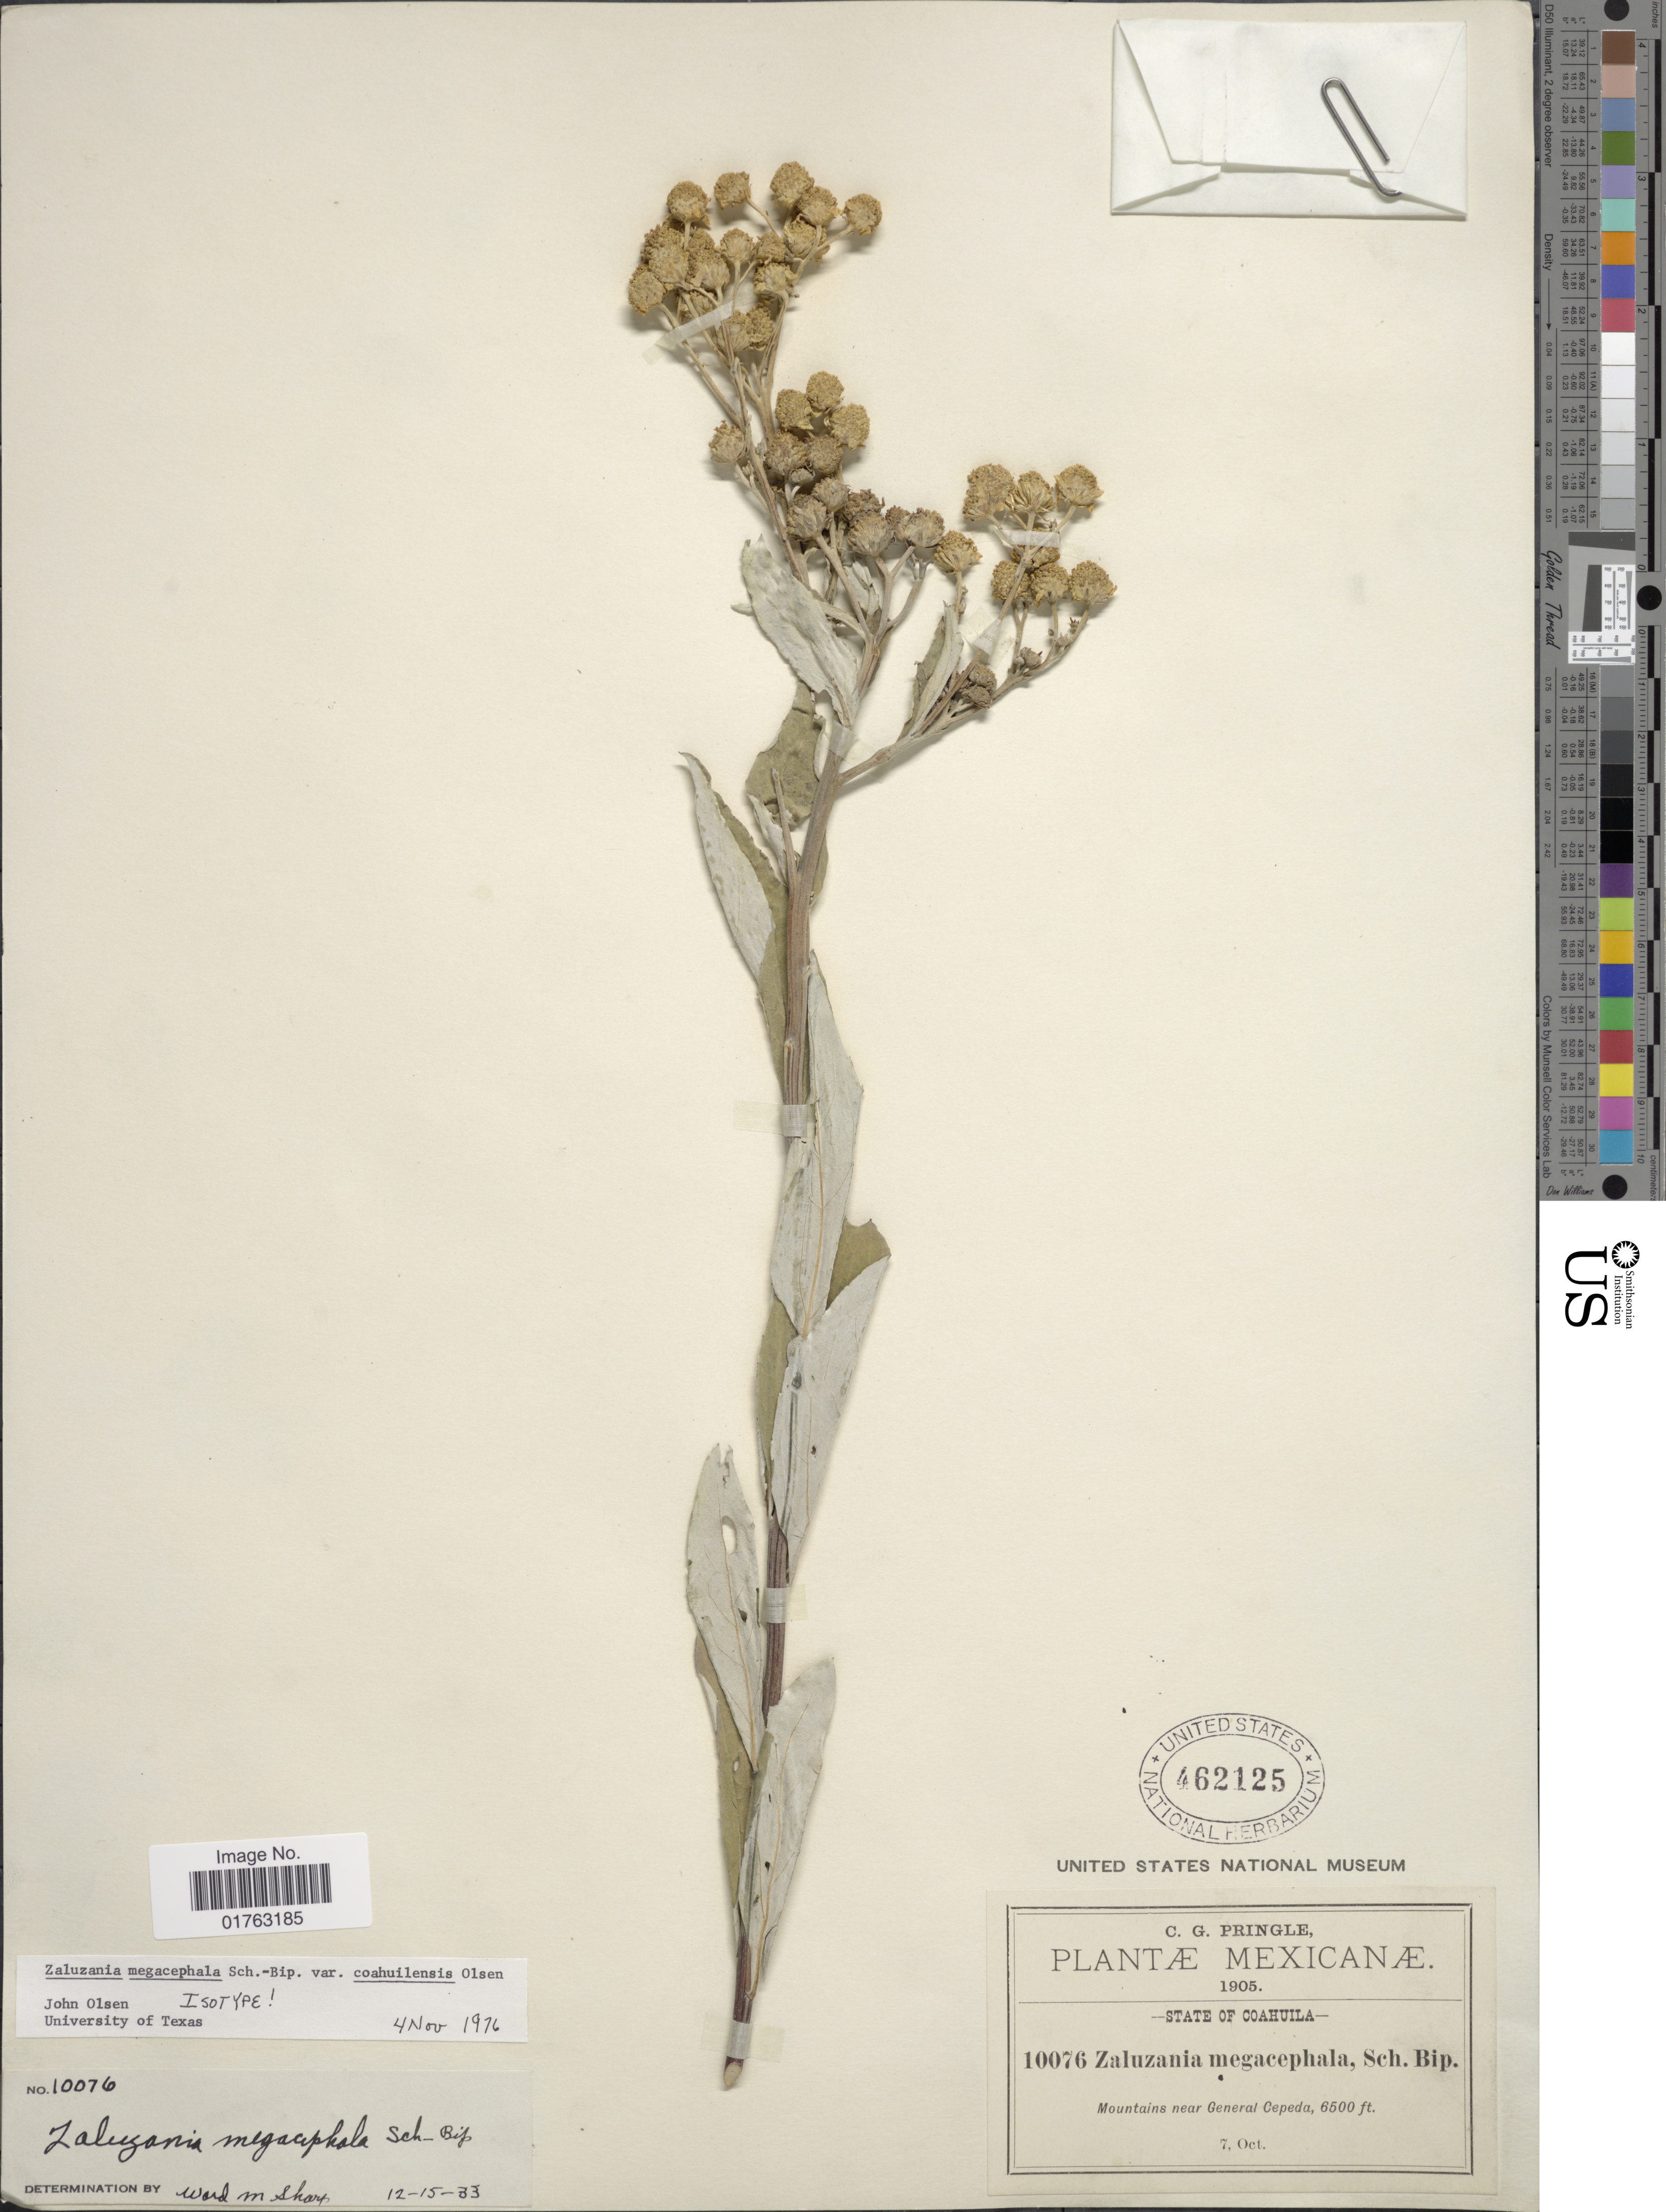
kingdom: Plantae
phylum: Tracheophyta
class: Magnoliopsida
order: Asterales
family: Asteraceae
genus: Zaluzania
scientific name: Zaluzania megacephala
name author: Sch. Bip.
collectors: C. G. Pringle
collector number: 10076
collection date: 1905-10-07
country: Mexico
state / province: Coahuila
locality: Mountains near General Cepedra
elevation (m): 1981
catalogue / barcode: US 462125